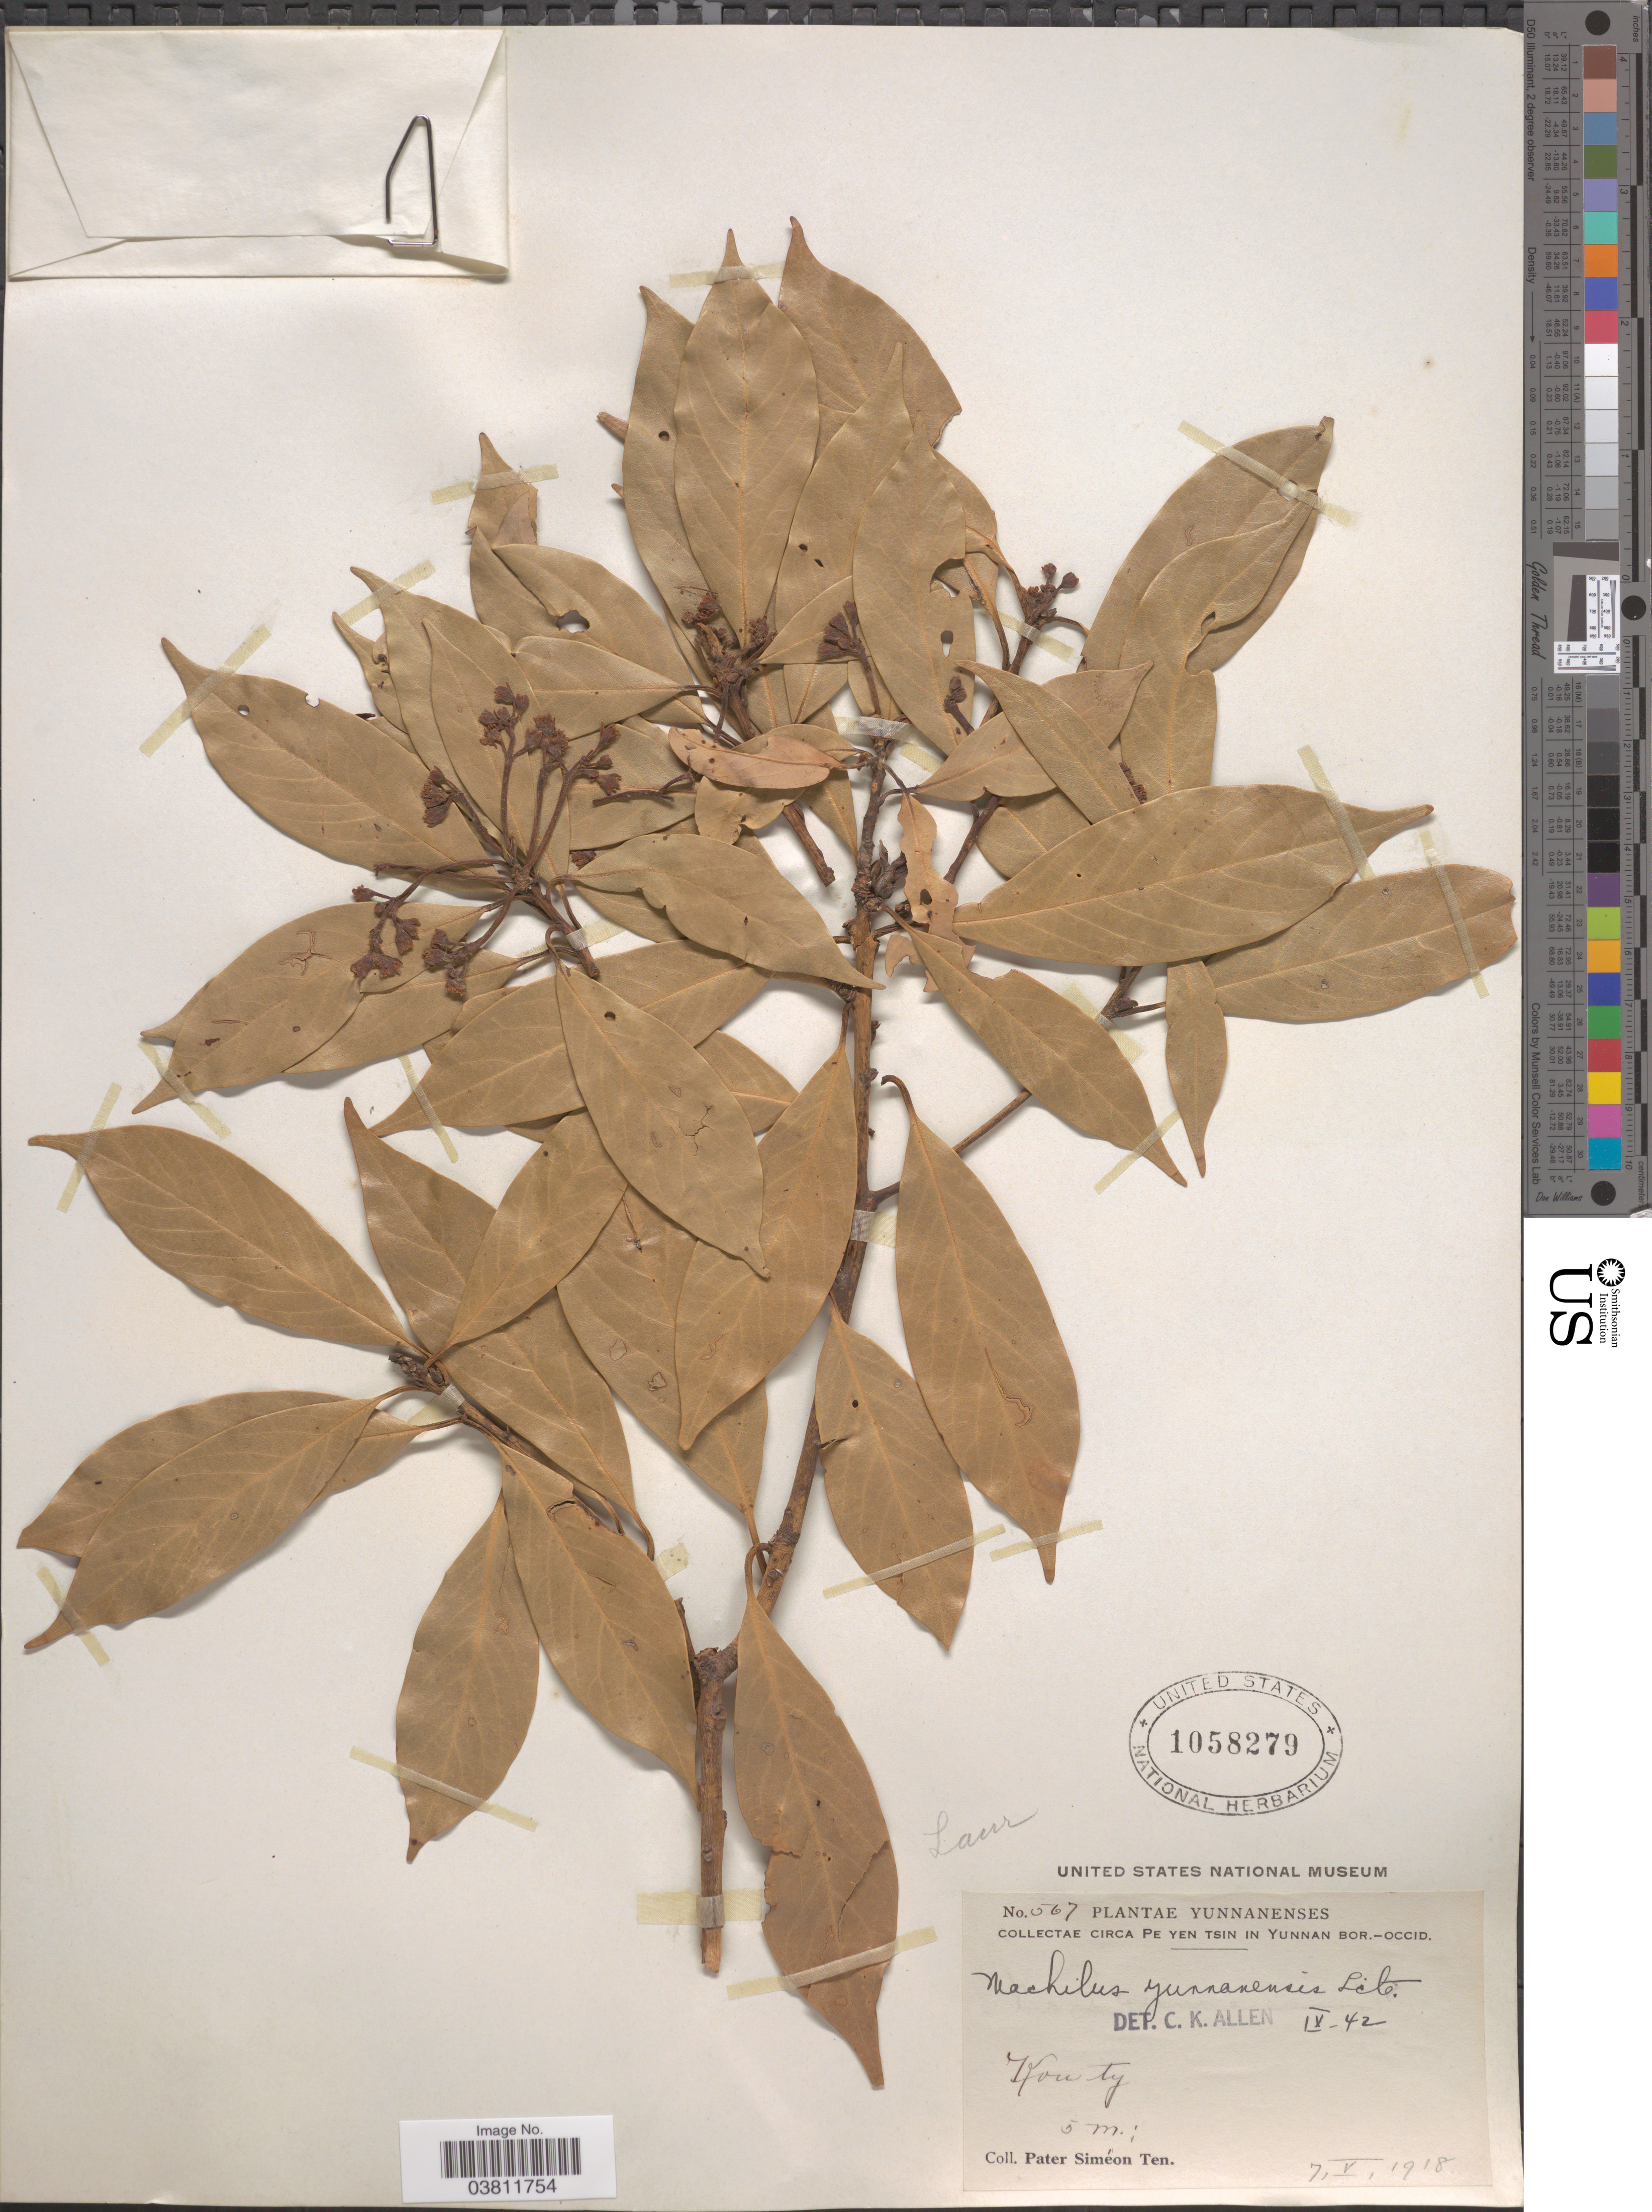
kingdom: Plantae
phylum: Tracheophyta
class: Magnoliopsida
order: Laurales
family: Lauraceae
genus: Machilus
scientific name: Machilus yunnanensis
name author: Lecomte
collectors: P. S. Ten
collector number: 567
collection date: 1918-05-07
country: China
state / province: Yunnan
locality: Circa Pe Yen Tsin in Yunnan Bor.-Occid. Kou Ty.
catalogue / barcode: US 1058279